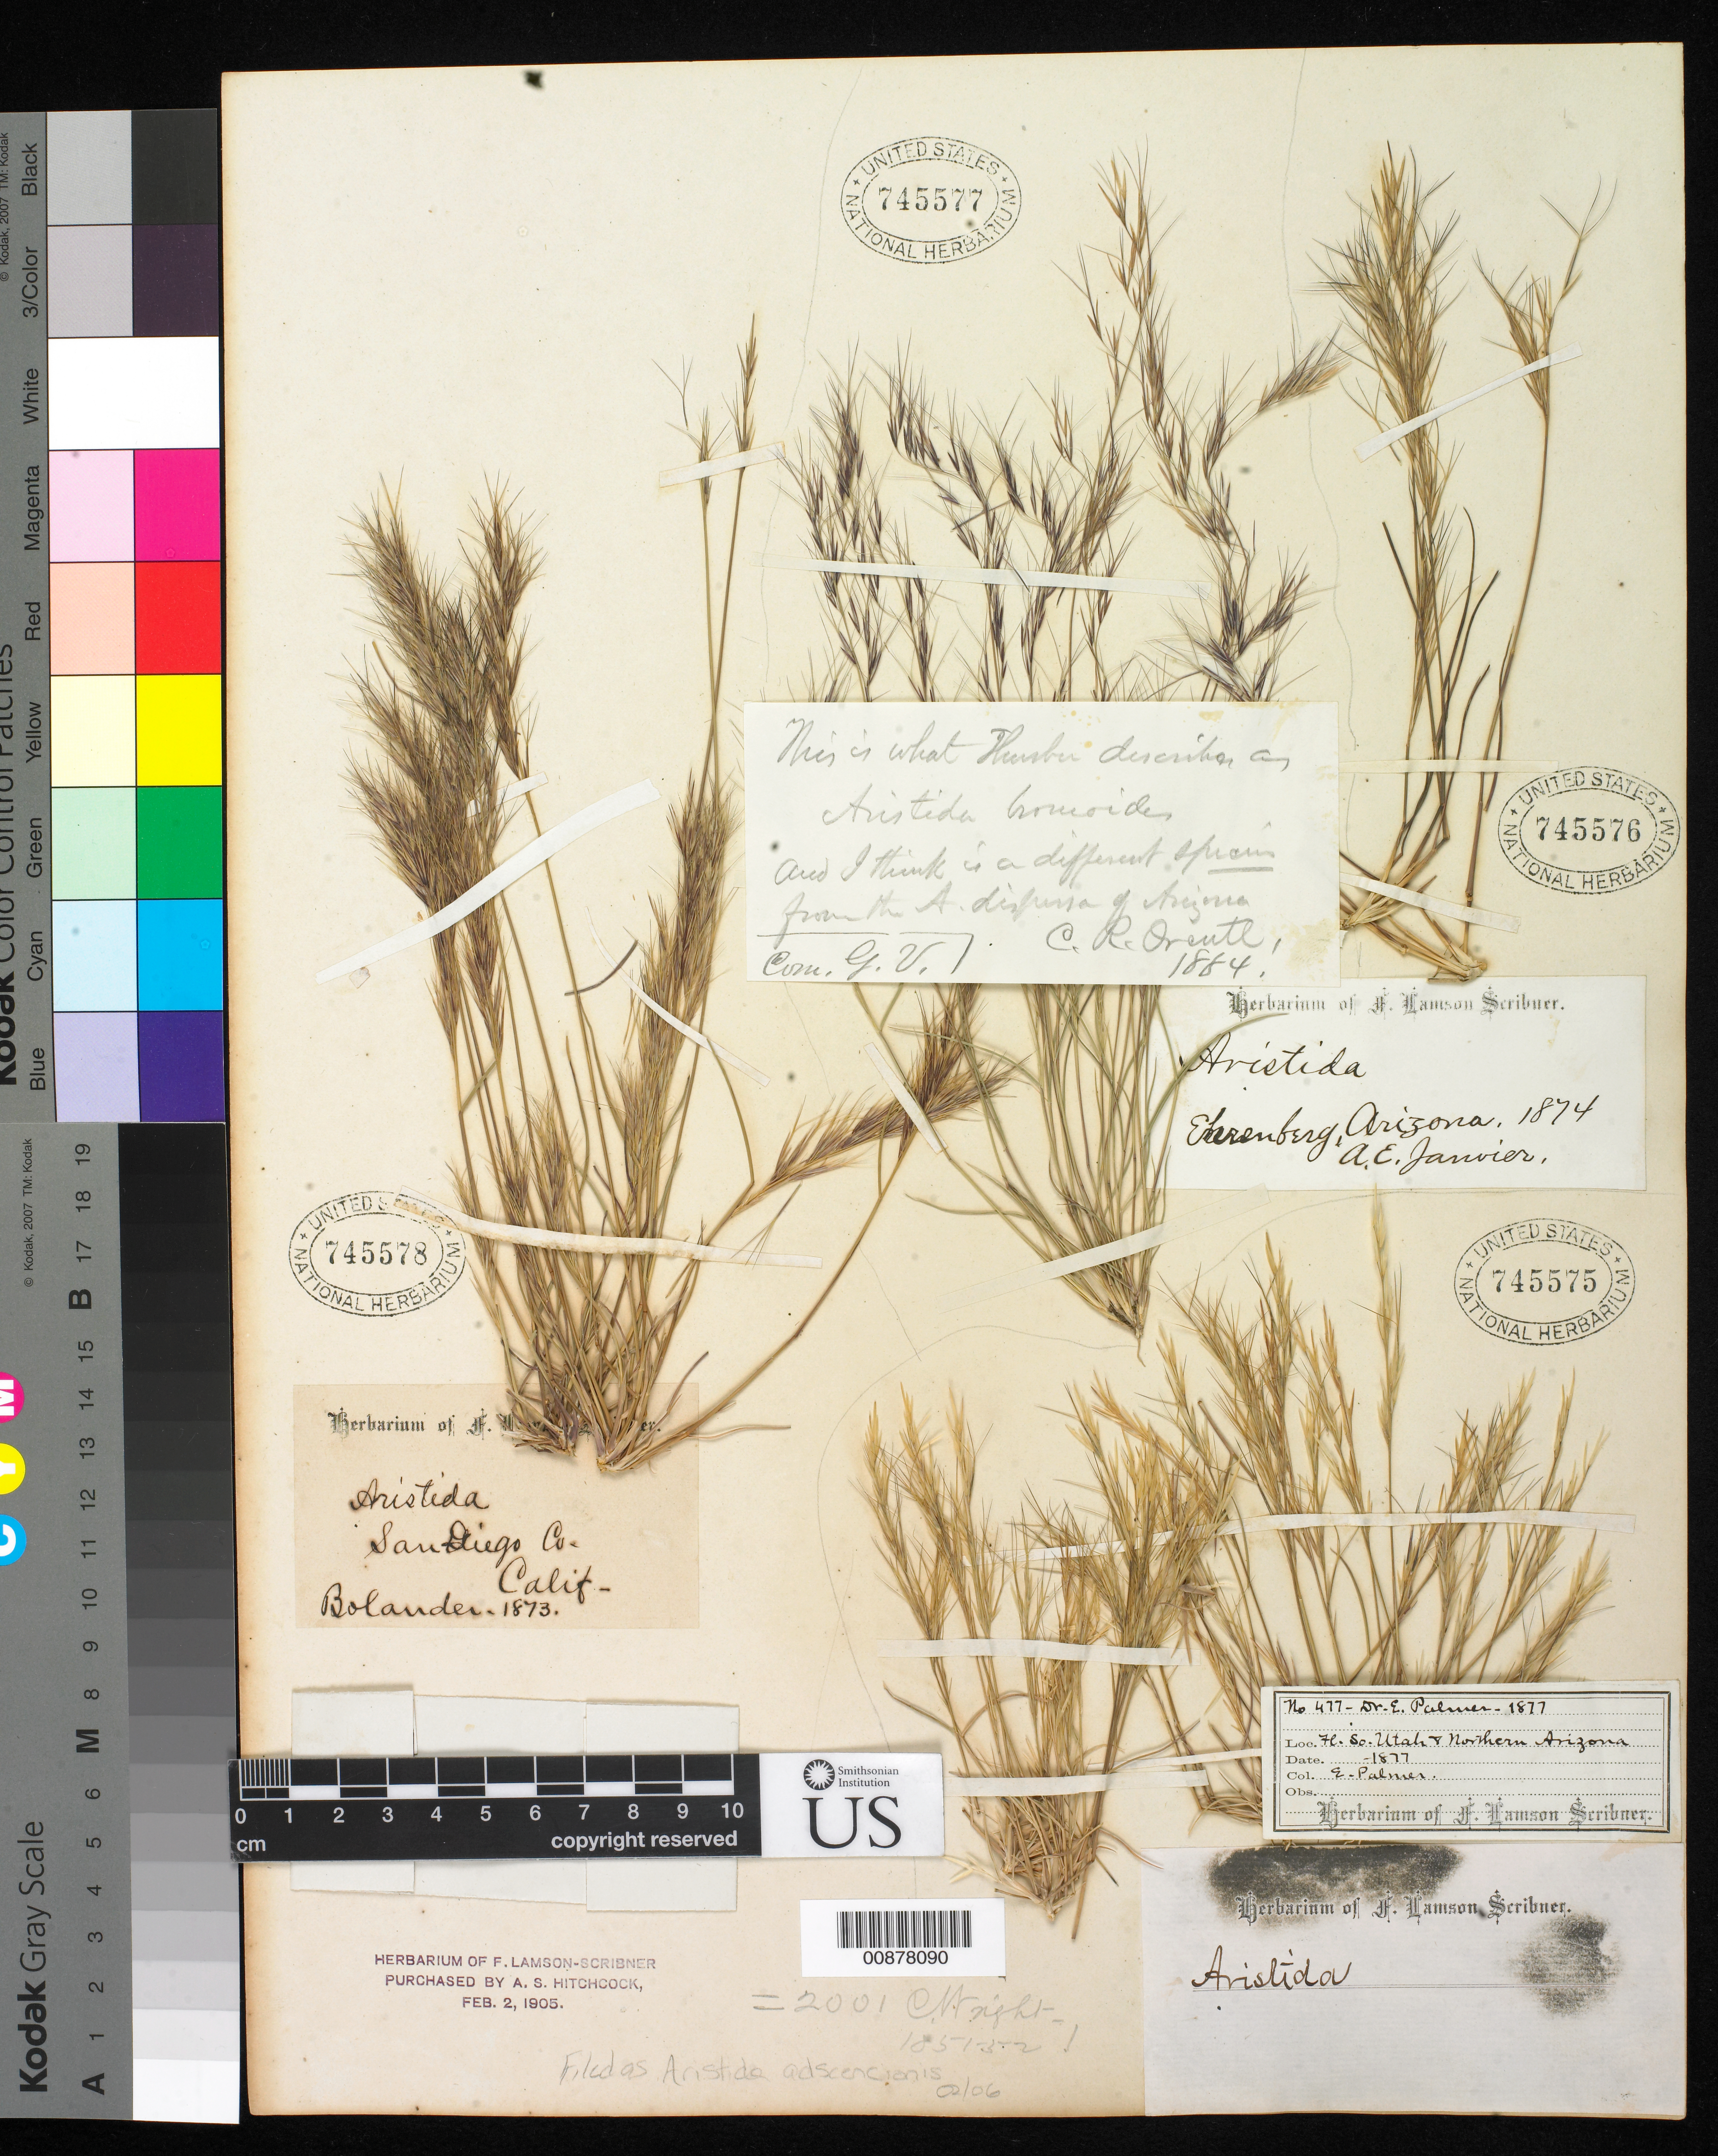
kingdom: Plantae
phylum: Tracheophyta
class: Liliopsida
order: Poales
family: Poaceae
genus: Aristida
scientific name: Aristida adscensionis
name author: L.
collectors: A. E. Jauvier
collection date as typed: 1874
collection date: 1874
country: United States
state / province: Arizona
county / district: Yuma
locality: Ehrenberg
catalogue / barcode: US 745576